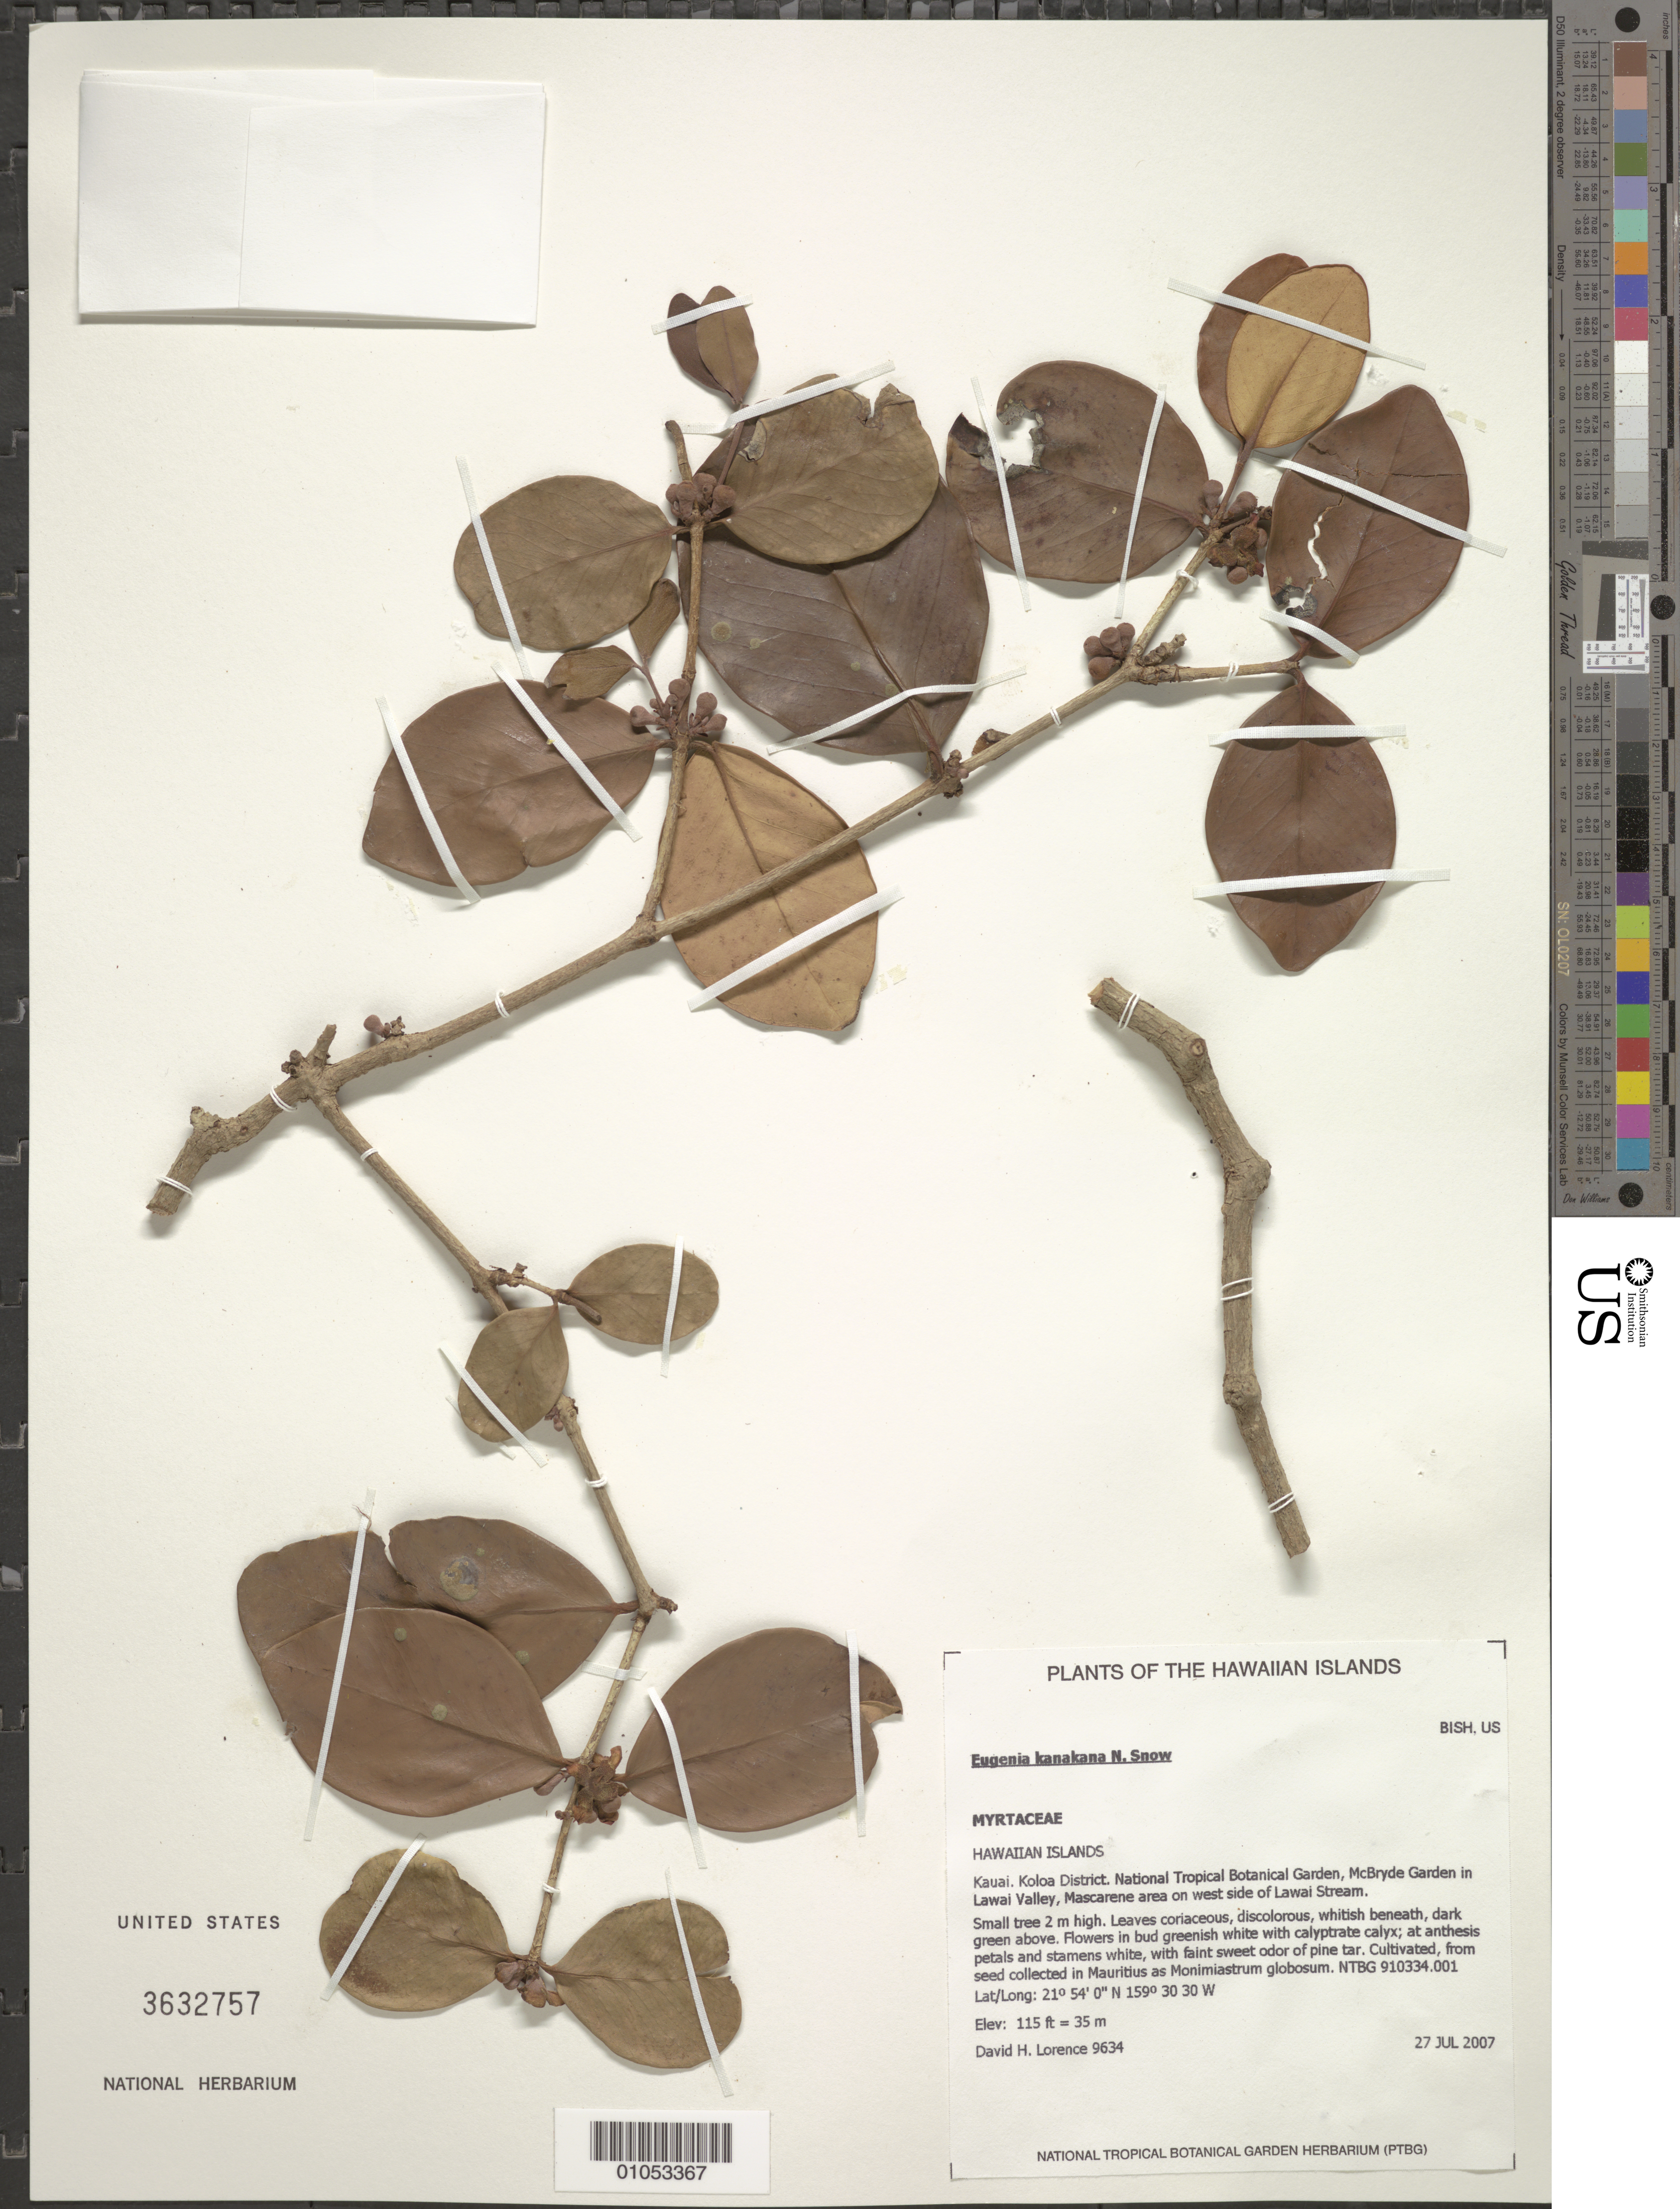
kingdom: Plantae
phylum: Tracheophyta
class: Magnoliopsida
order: Myrtales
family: Myrtaceae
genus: Eugenia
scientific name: Eugenia kanakana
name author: N. Snow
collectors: D. Lorence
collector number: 9634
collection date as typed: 27 Jul 2007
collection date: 2007-07-27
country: United States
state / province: Hawaii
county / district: Kauai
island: Kaua'i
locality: NTBG, McBryde Garden in Lawai Valley, Mascarene area on west side of Lawai Stream.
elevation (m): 35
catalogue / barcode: US 3632757